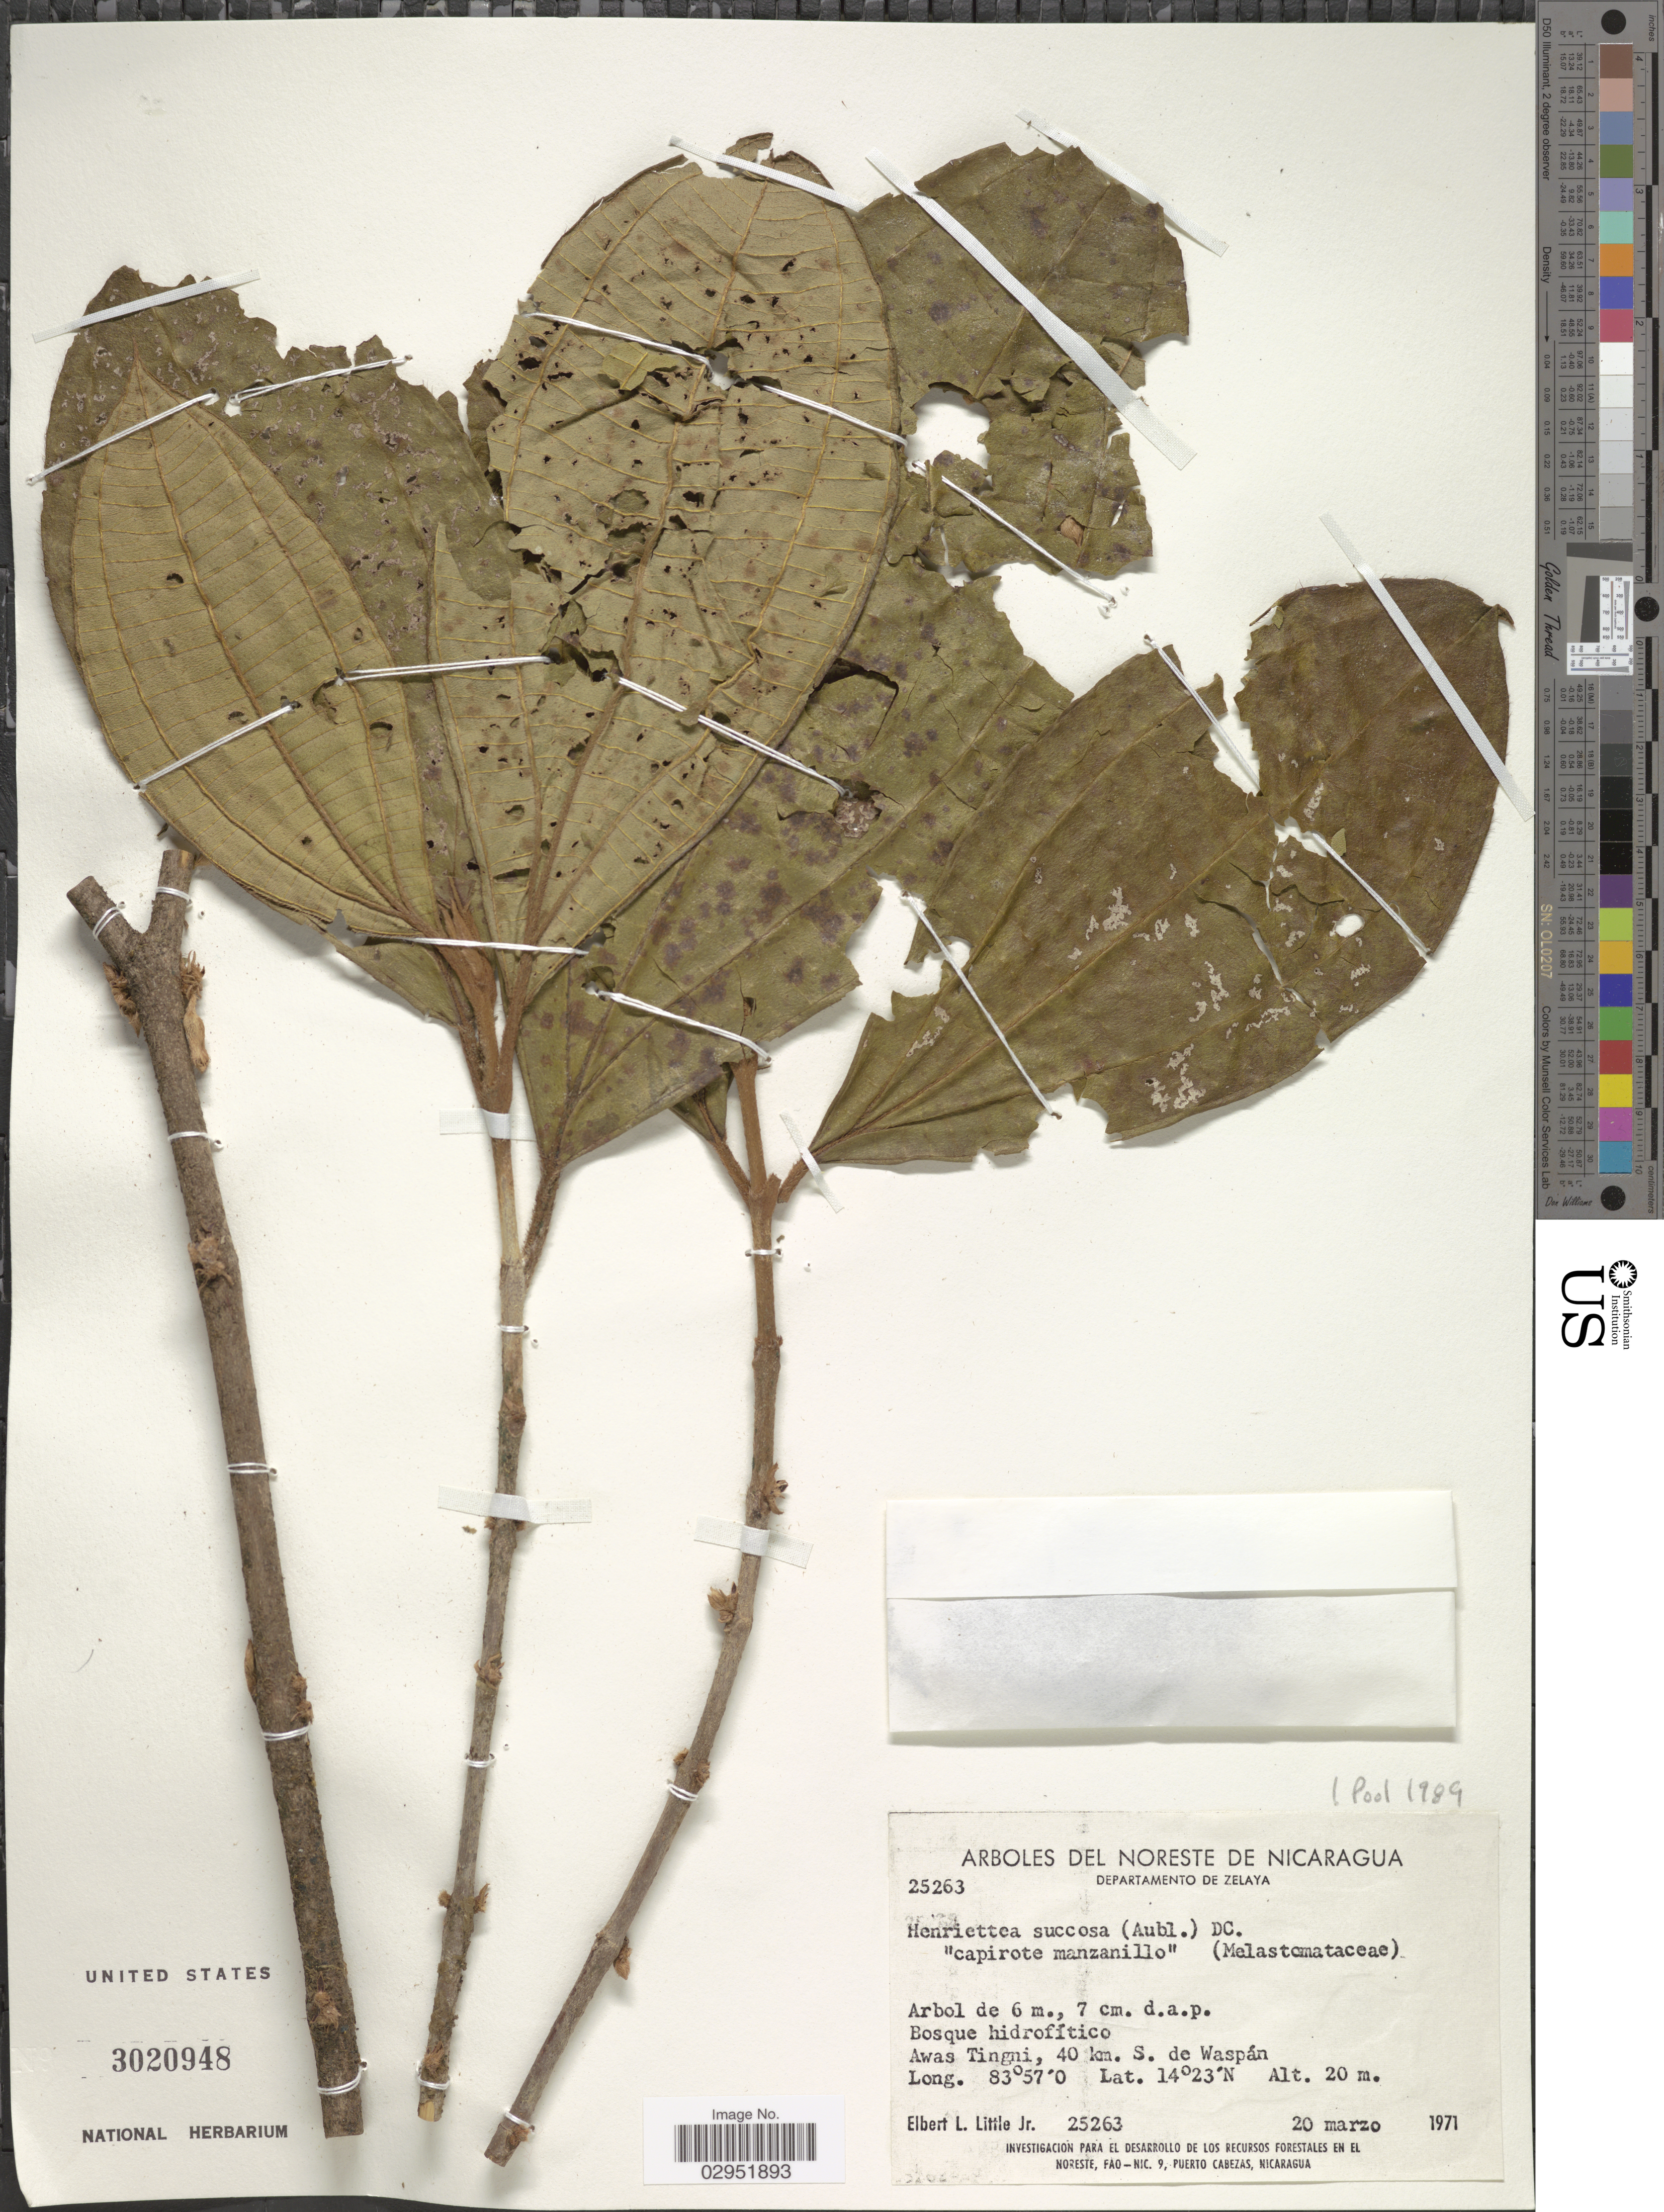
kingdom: Plantae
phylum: Tracheophyta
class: Magnoliopsida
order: Myrtales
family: Melastomataceae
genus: Henriettea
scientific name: Henriettea succosa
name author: (Aubl.) DC.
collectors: E. L. Little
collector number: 25263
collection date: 1971-03-20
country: Nicaragua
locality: Arboles del Noreste de Nicaragua, Departamento de Zelaya, Awas Tnigni, 40 km. S. de Waspán.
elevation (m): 20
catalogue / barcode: US 3020948